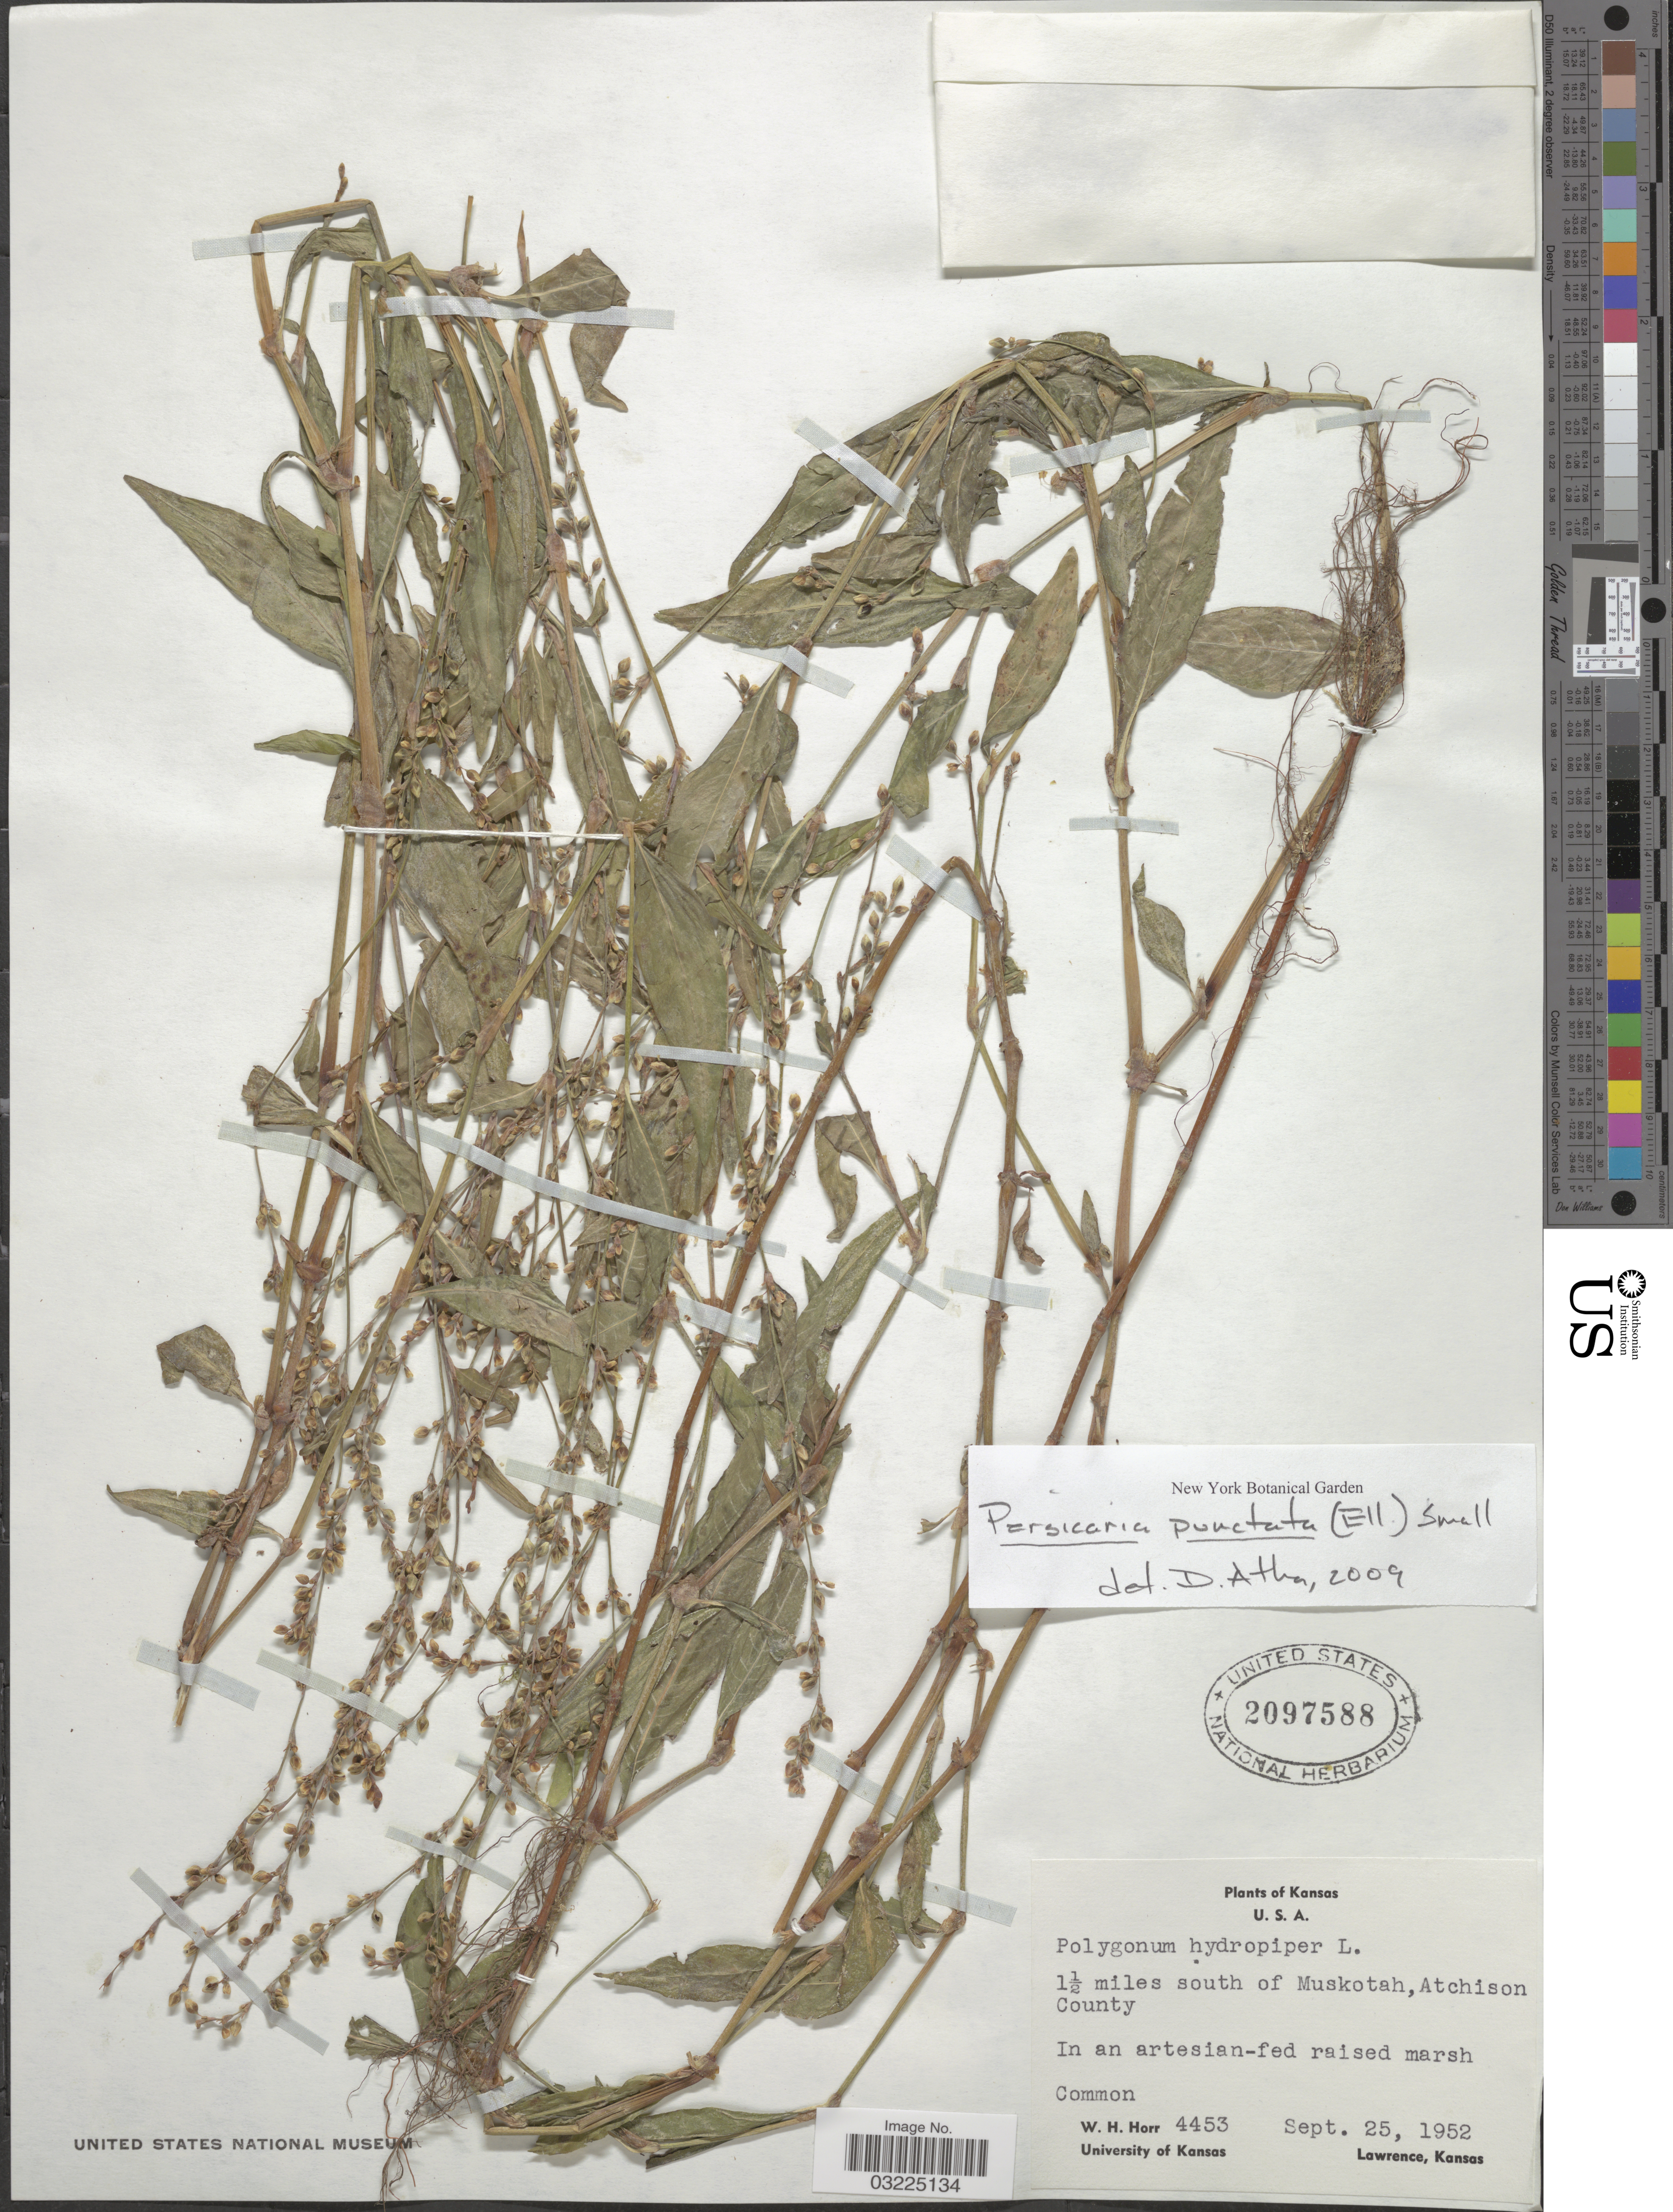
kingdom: Plantae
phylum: Tracheophyta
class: Magnoliopsida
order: Caryophyllales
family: Polygonaceae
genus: Persicaria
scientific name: Persicaria punctata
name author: (Elliott) Small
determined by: Atha, D. E.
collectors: W. H. Horr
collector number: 4453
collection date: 1952-09-25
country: United States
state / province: Kansas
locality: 1½ miles south of Muskotah, Atchison County.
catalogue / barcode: US 2097588